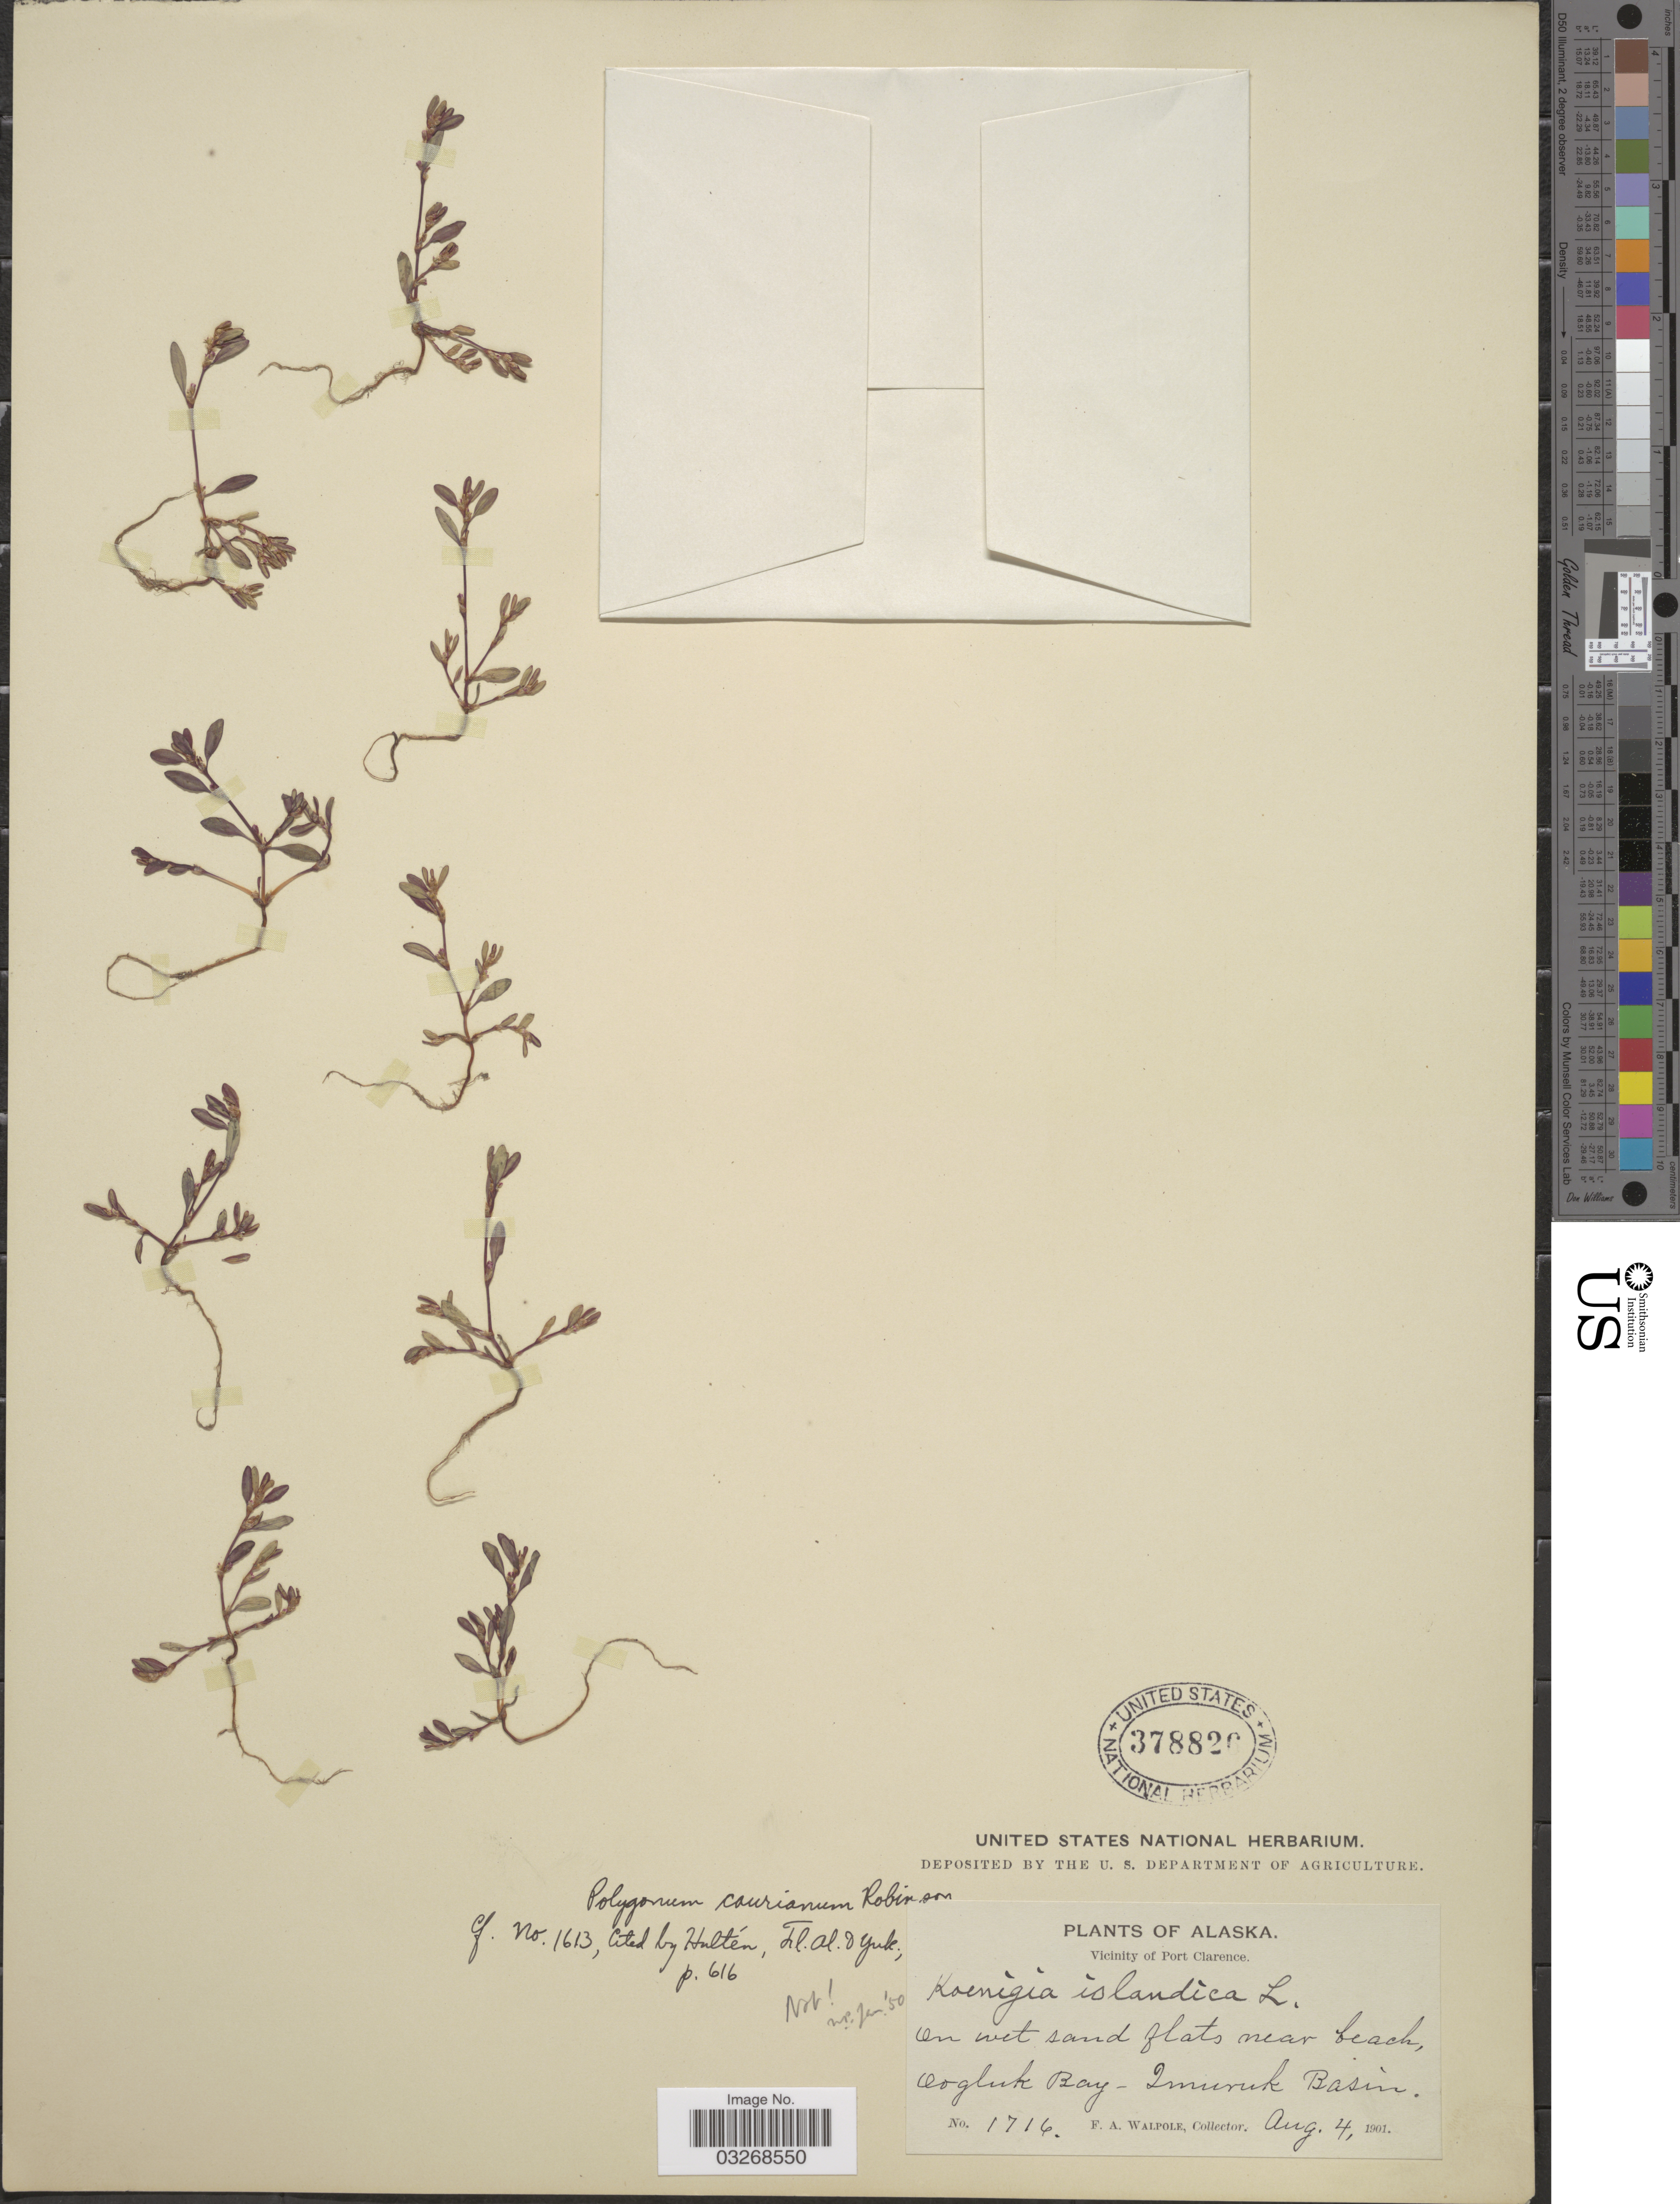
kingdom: Plantae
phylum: Tracheophyta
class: Magnoliopsida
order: Caryophyllales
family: Polygonaceae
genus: Polygonum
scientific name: Polygonum caurianum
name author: B.L. Rob.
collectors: F. Walpole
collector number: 1716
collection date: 1901-08-04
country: United States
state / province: Alaska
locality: Vicinity of Port Clarence. On wet sand flats near beach, Oogluk Bay - Imuruk Basin.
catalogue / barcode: US 378820